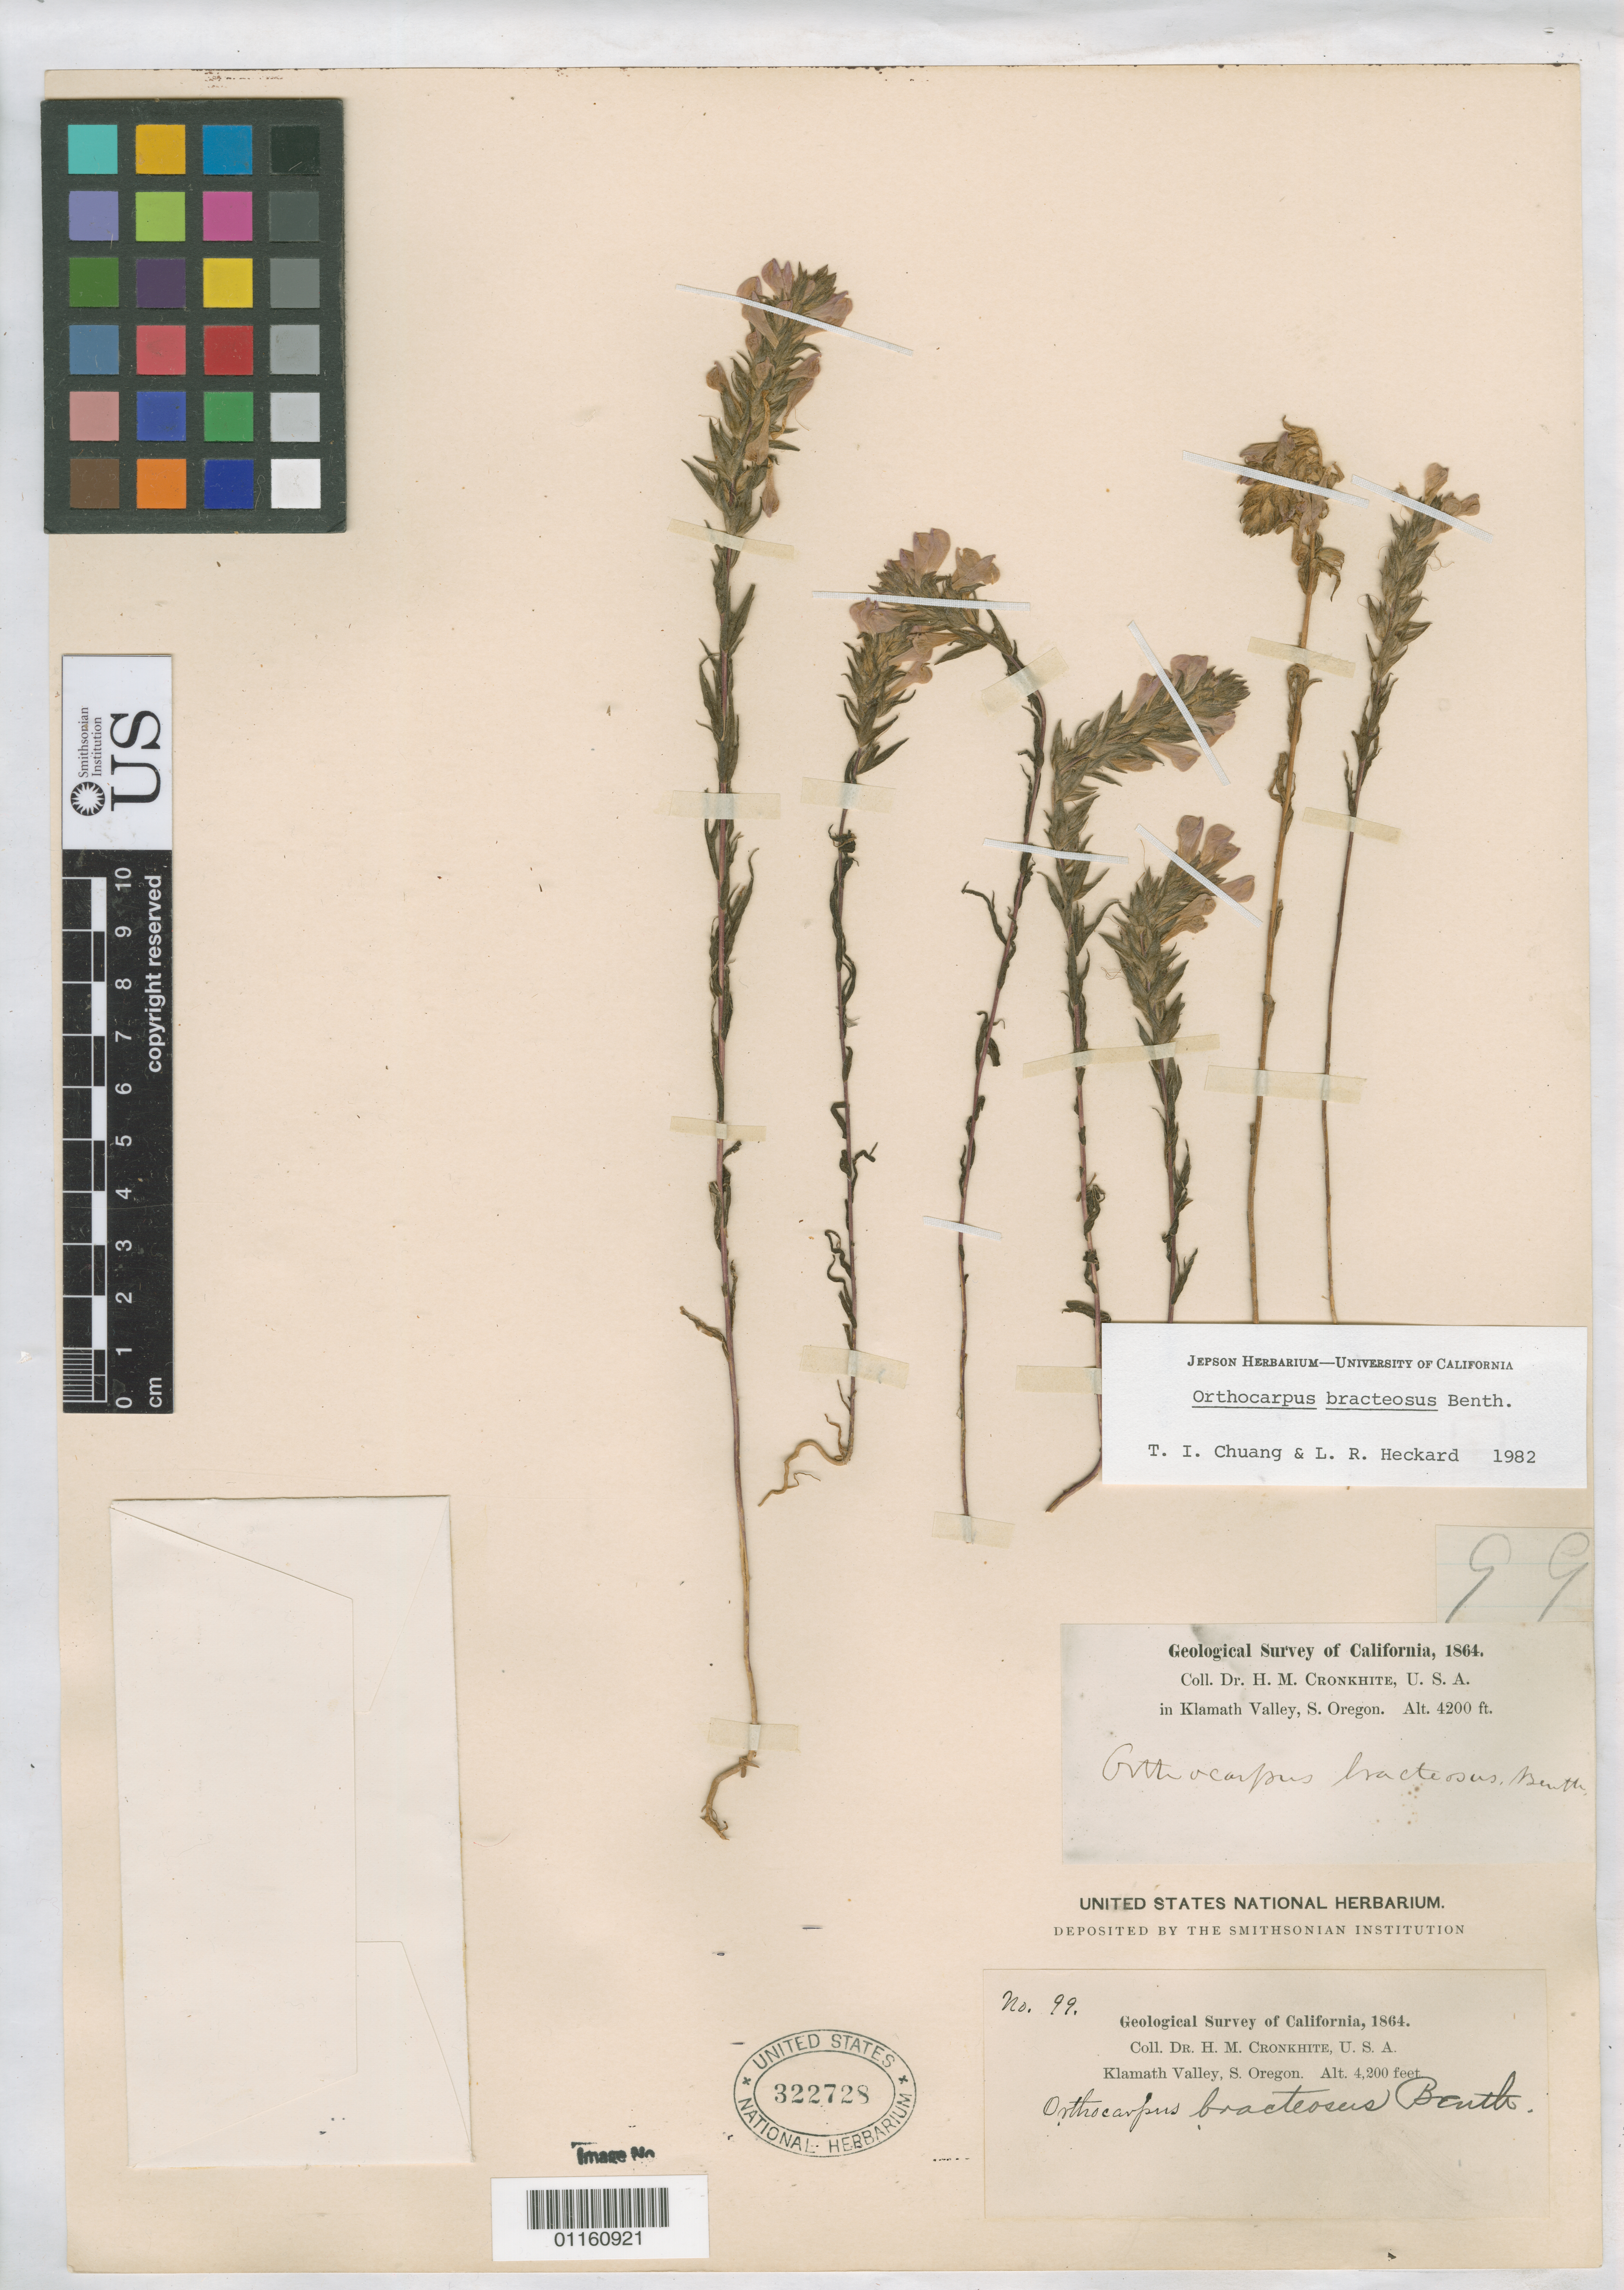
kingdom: Plantae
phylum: Tracheophyta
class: Magnoliopsida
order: Lamiales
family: Orobanchaceae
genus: Orthocarpus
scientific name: Orthocarpus bracteosus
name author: Benth.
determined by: Chuang, T. I.; Heckard, Lawrence R.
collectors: H. M. Cronkhite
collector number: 99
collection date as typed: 1864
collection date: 1864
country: United States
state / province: Oregon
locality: Klamath Valley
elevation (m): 1280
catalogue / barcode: US 322728